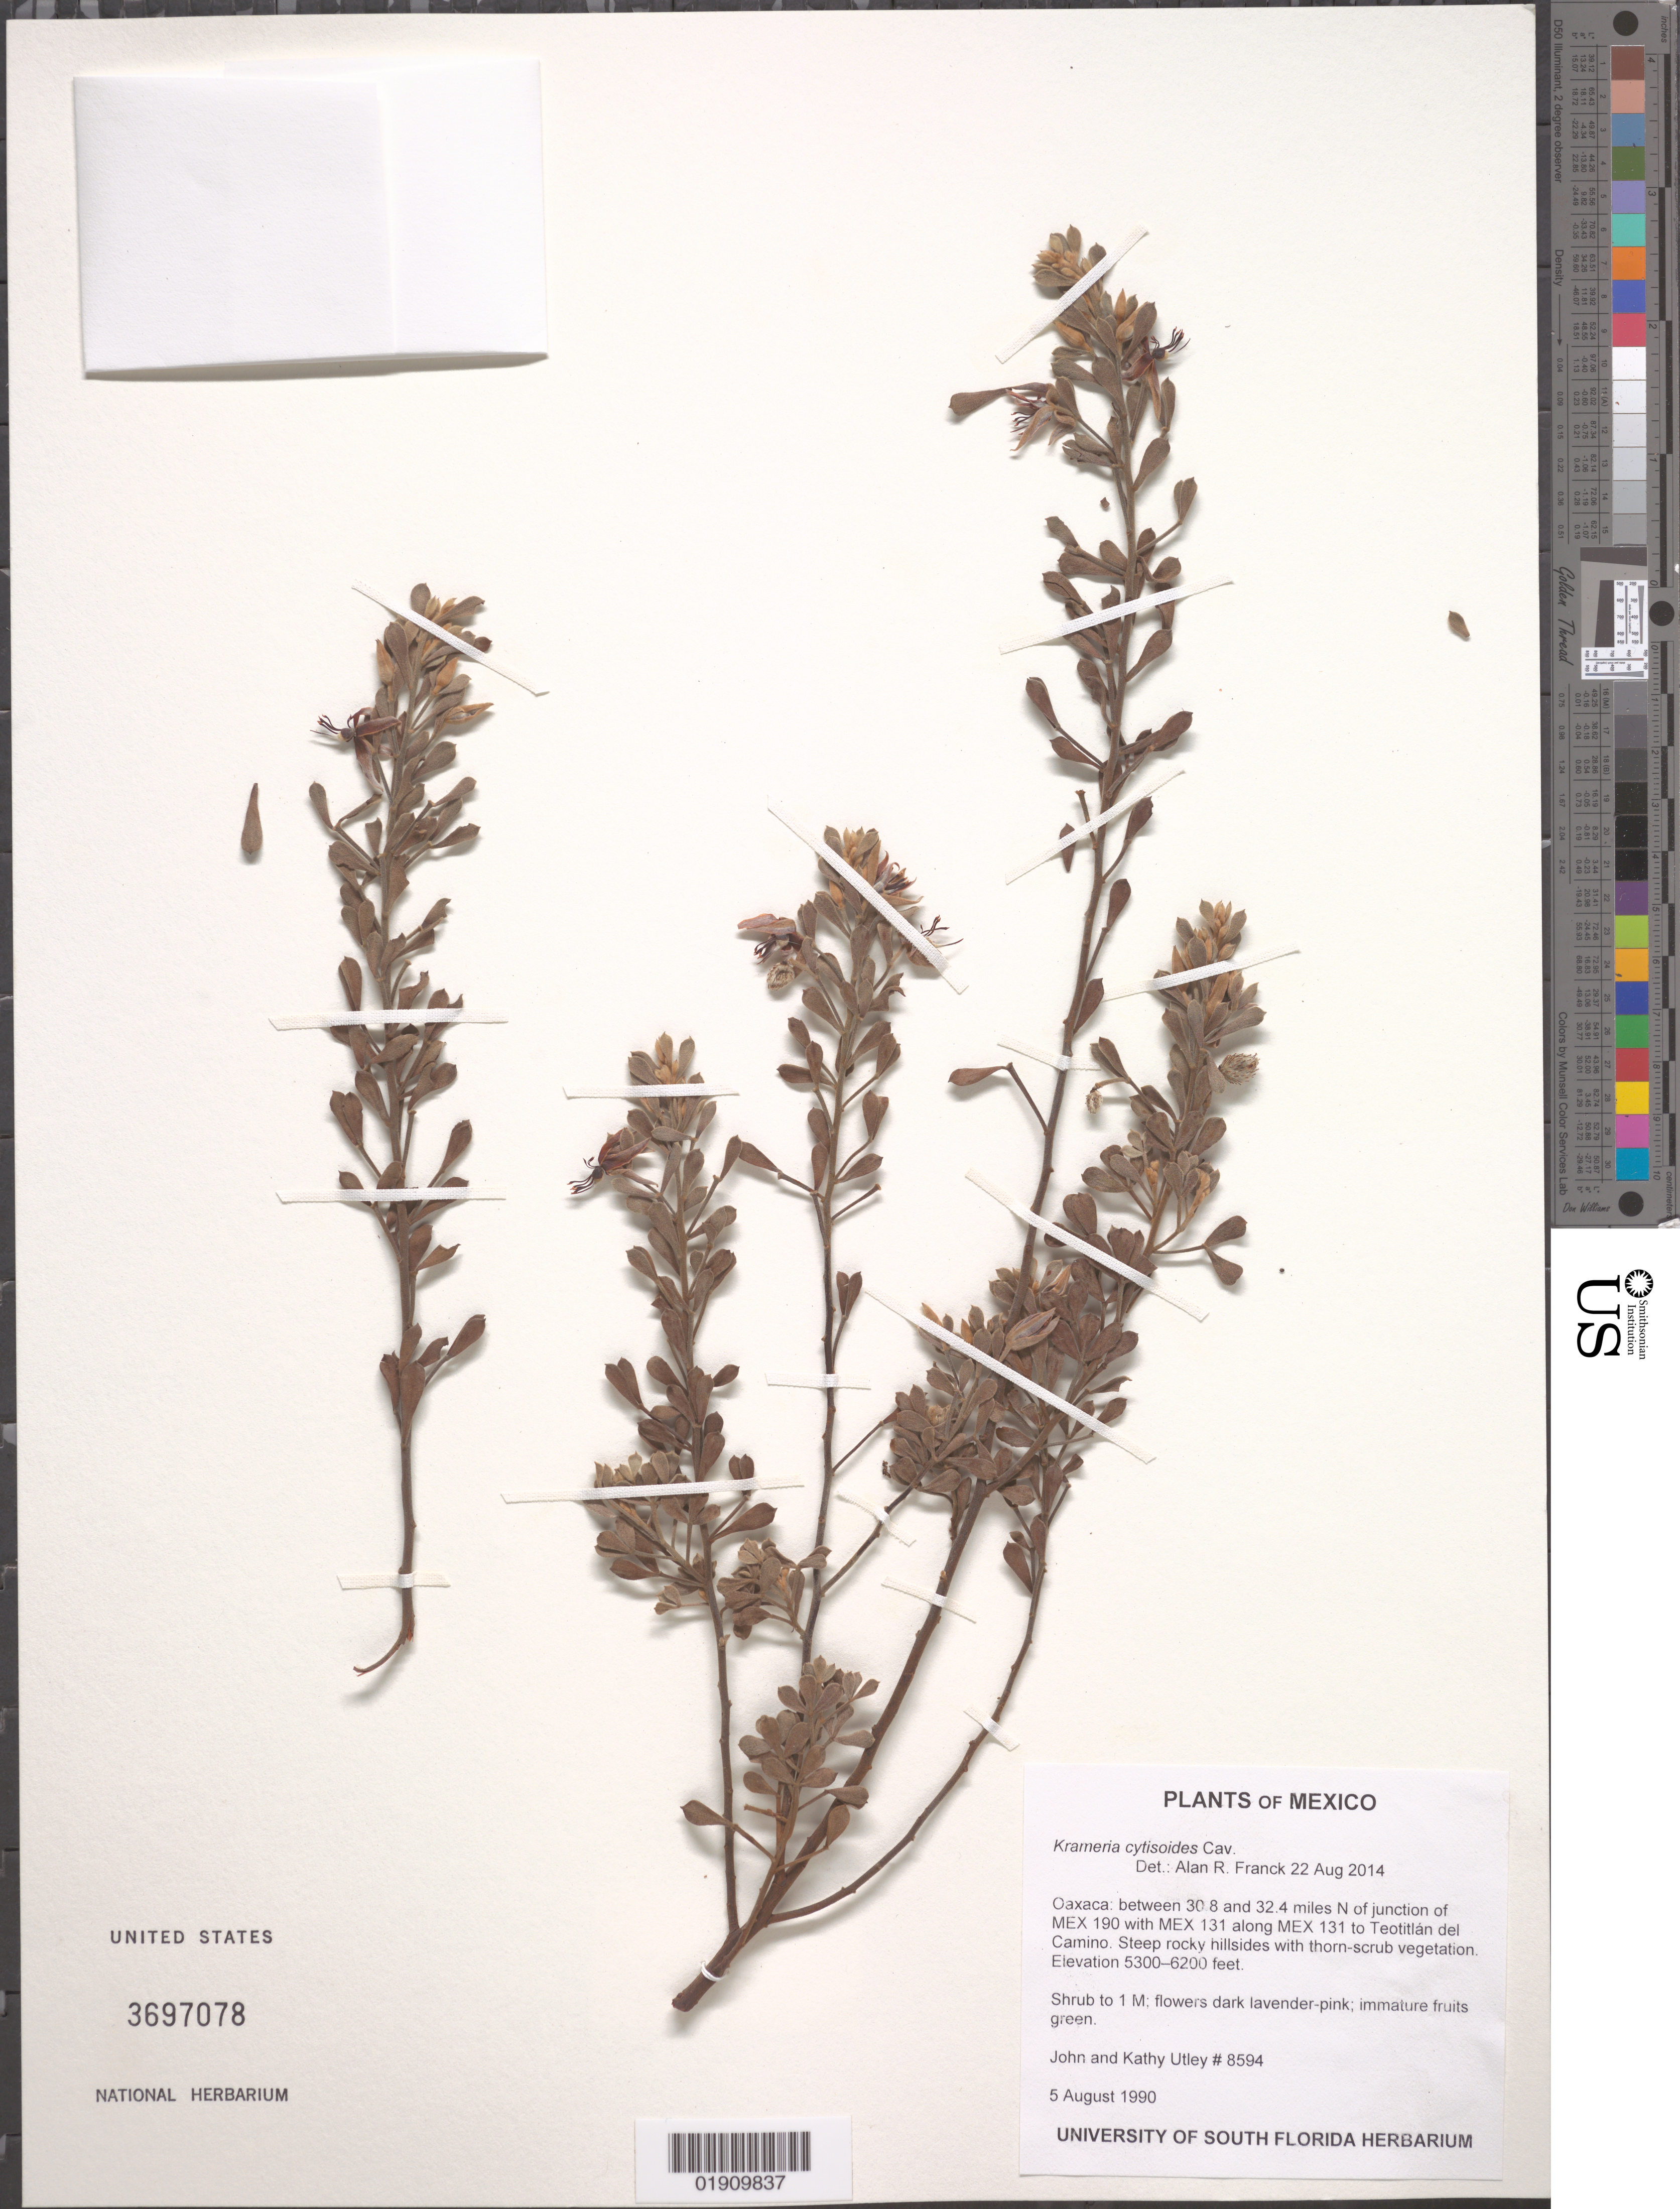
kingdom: Plantae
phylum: Tracheophyta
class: Magnoliopsida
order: Zygophyllales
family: Krameriaceae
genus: Krameria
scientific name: Krameria cytisoides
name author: Cav.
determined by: Franck, Alan R.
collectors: J. Utley & K. Utley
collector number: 8594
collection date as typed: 5 August 1990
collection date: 1990-08-05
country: Mexico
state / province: Oaxaca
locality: Oaxaca: between 30.8 adn 32.4 miles N of junction of MEX 190 with MEX 131 along MeX 131 to Teotitlan del Camino.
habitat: Steep rocky hillsides with thorn-scrub vegetation.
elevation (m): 1615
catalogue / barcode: US 3697078